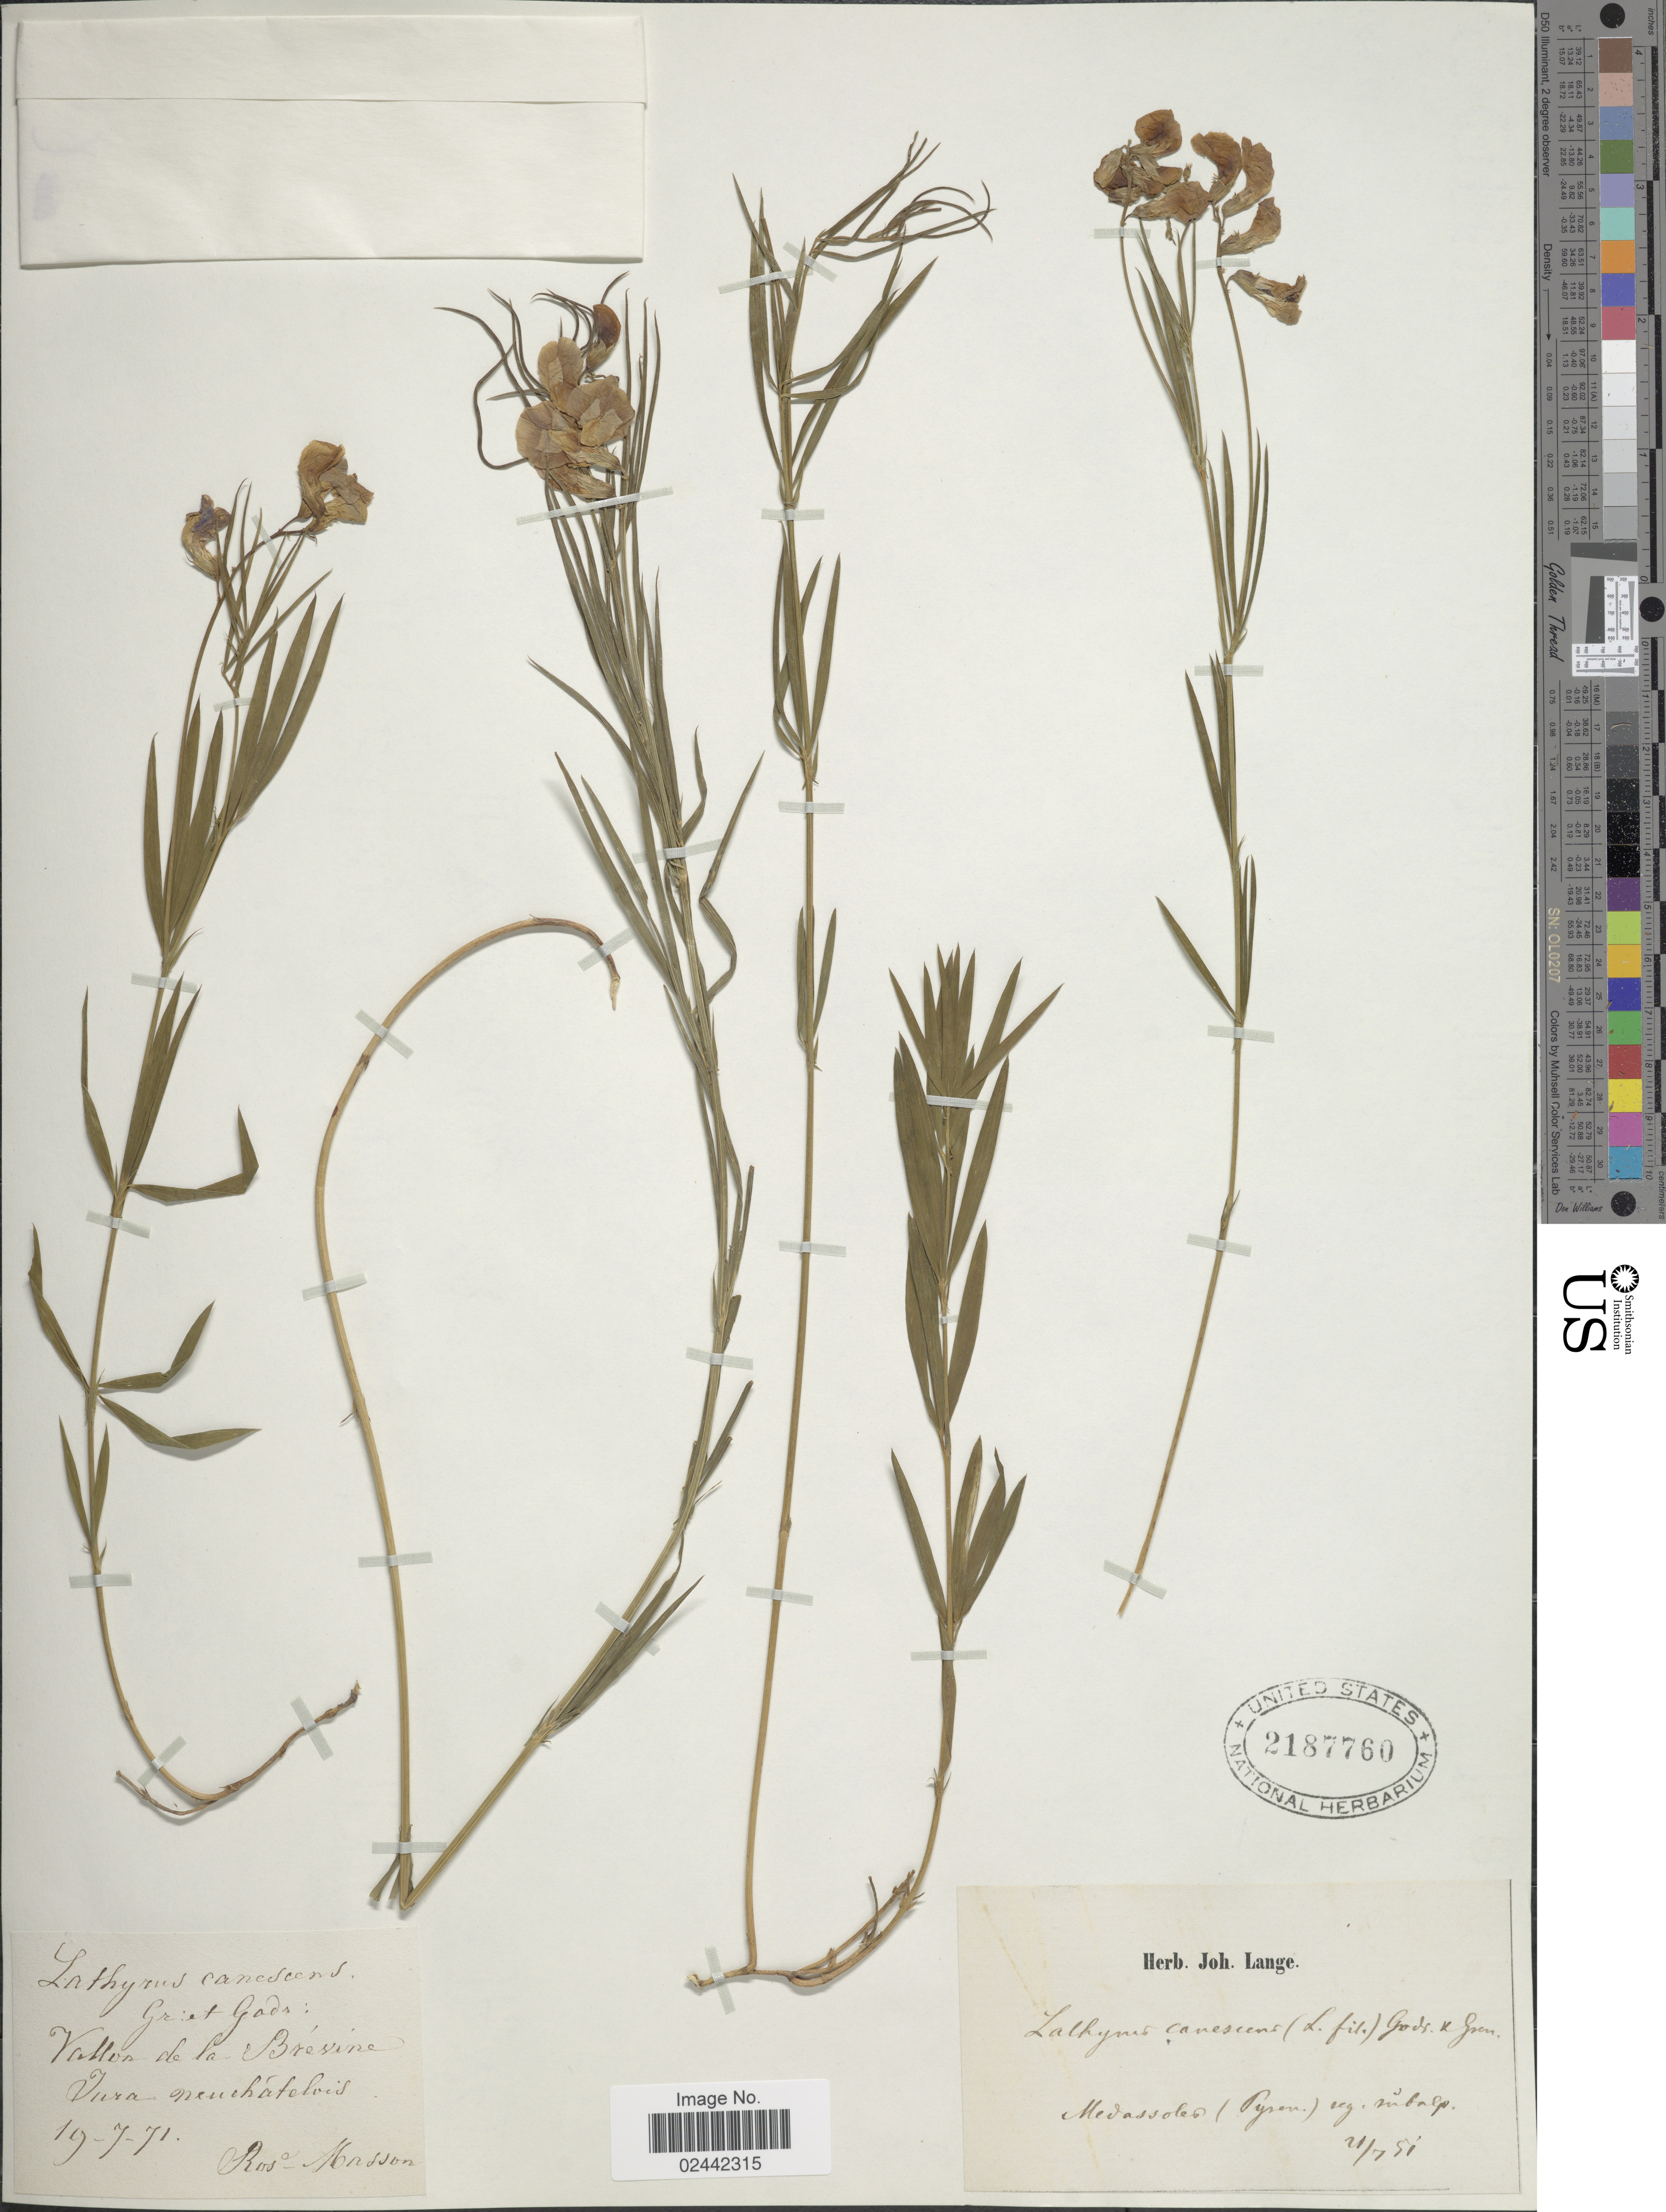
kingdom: Plantae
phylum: Tracheophyta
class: Magnoliopsida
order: Fabales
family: Fabaceae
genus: Lathyrus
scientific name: Lathyrus filiformis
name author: (Lam.) Gay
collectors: ex herb. Joh. Lange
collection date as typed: Transcribed d/m/y: 21/7/51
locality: Medassobe (Pyen.). reg. Im balp. [interpreted]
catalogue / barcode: US 2187760-2